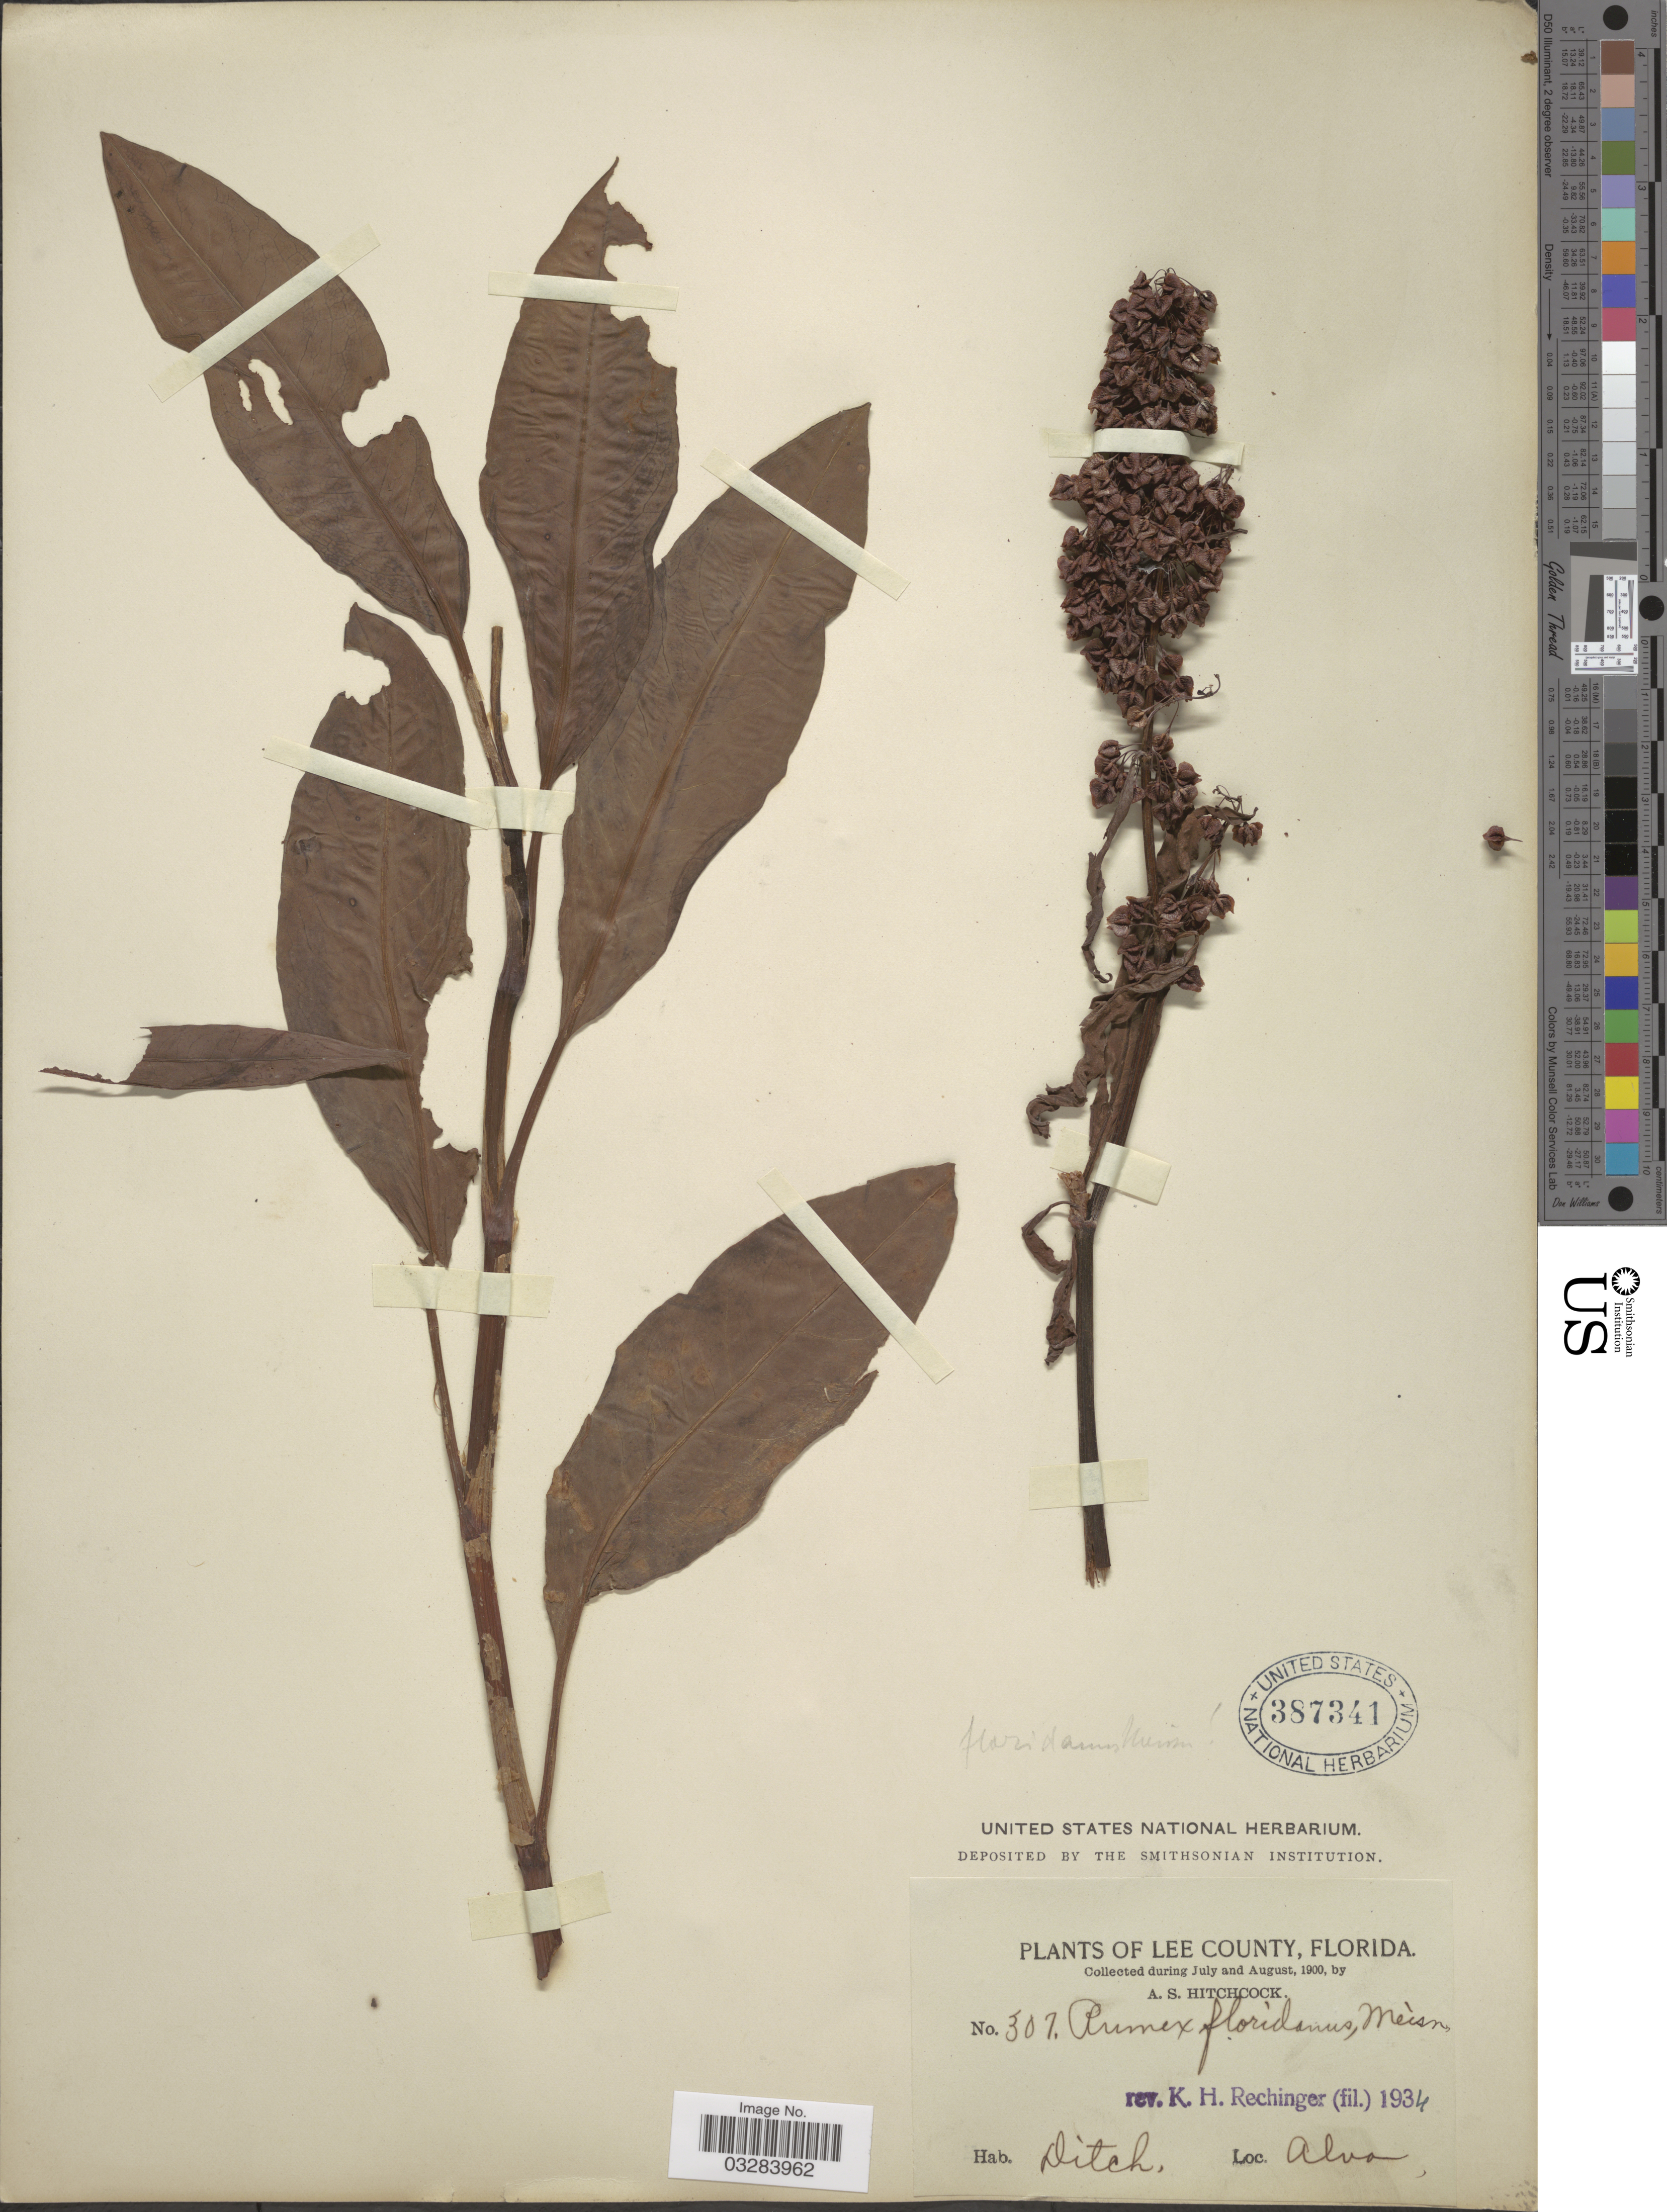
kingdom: Plantae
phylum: Tracheophyta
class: Magnoliopsida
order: Caryophyllales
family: Polygonaceae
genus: Rumex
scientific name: Rumex floridanus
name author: Meisn.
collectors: A. S. Hitchcock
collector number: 307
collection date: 1900-07/1900-08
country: United States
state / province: Florida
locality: Lee County. Alva.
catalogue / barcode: US 387341